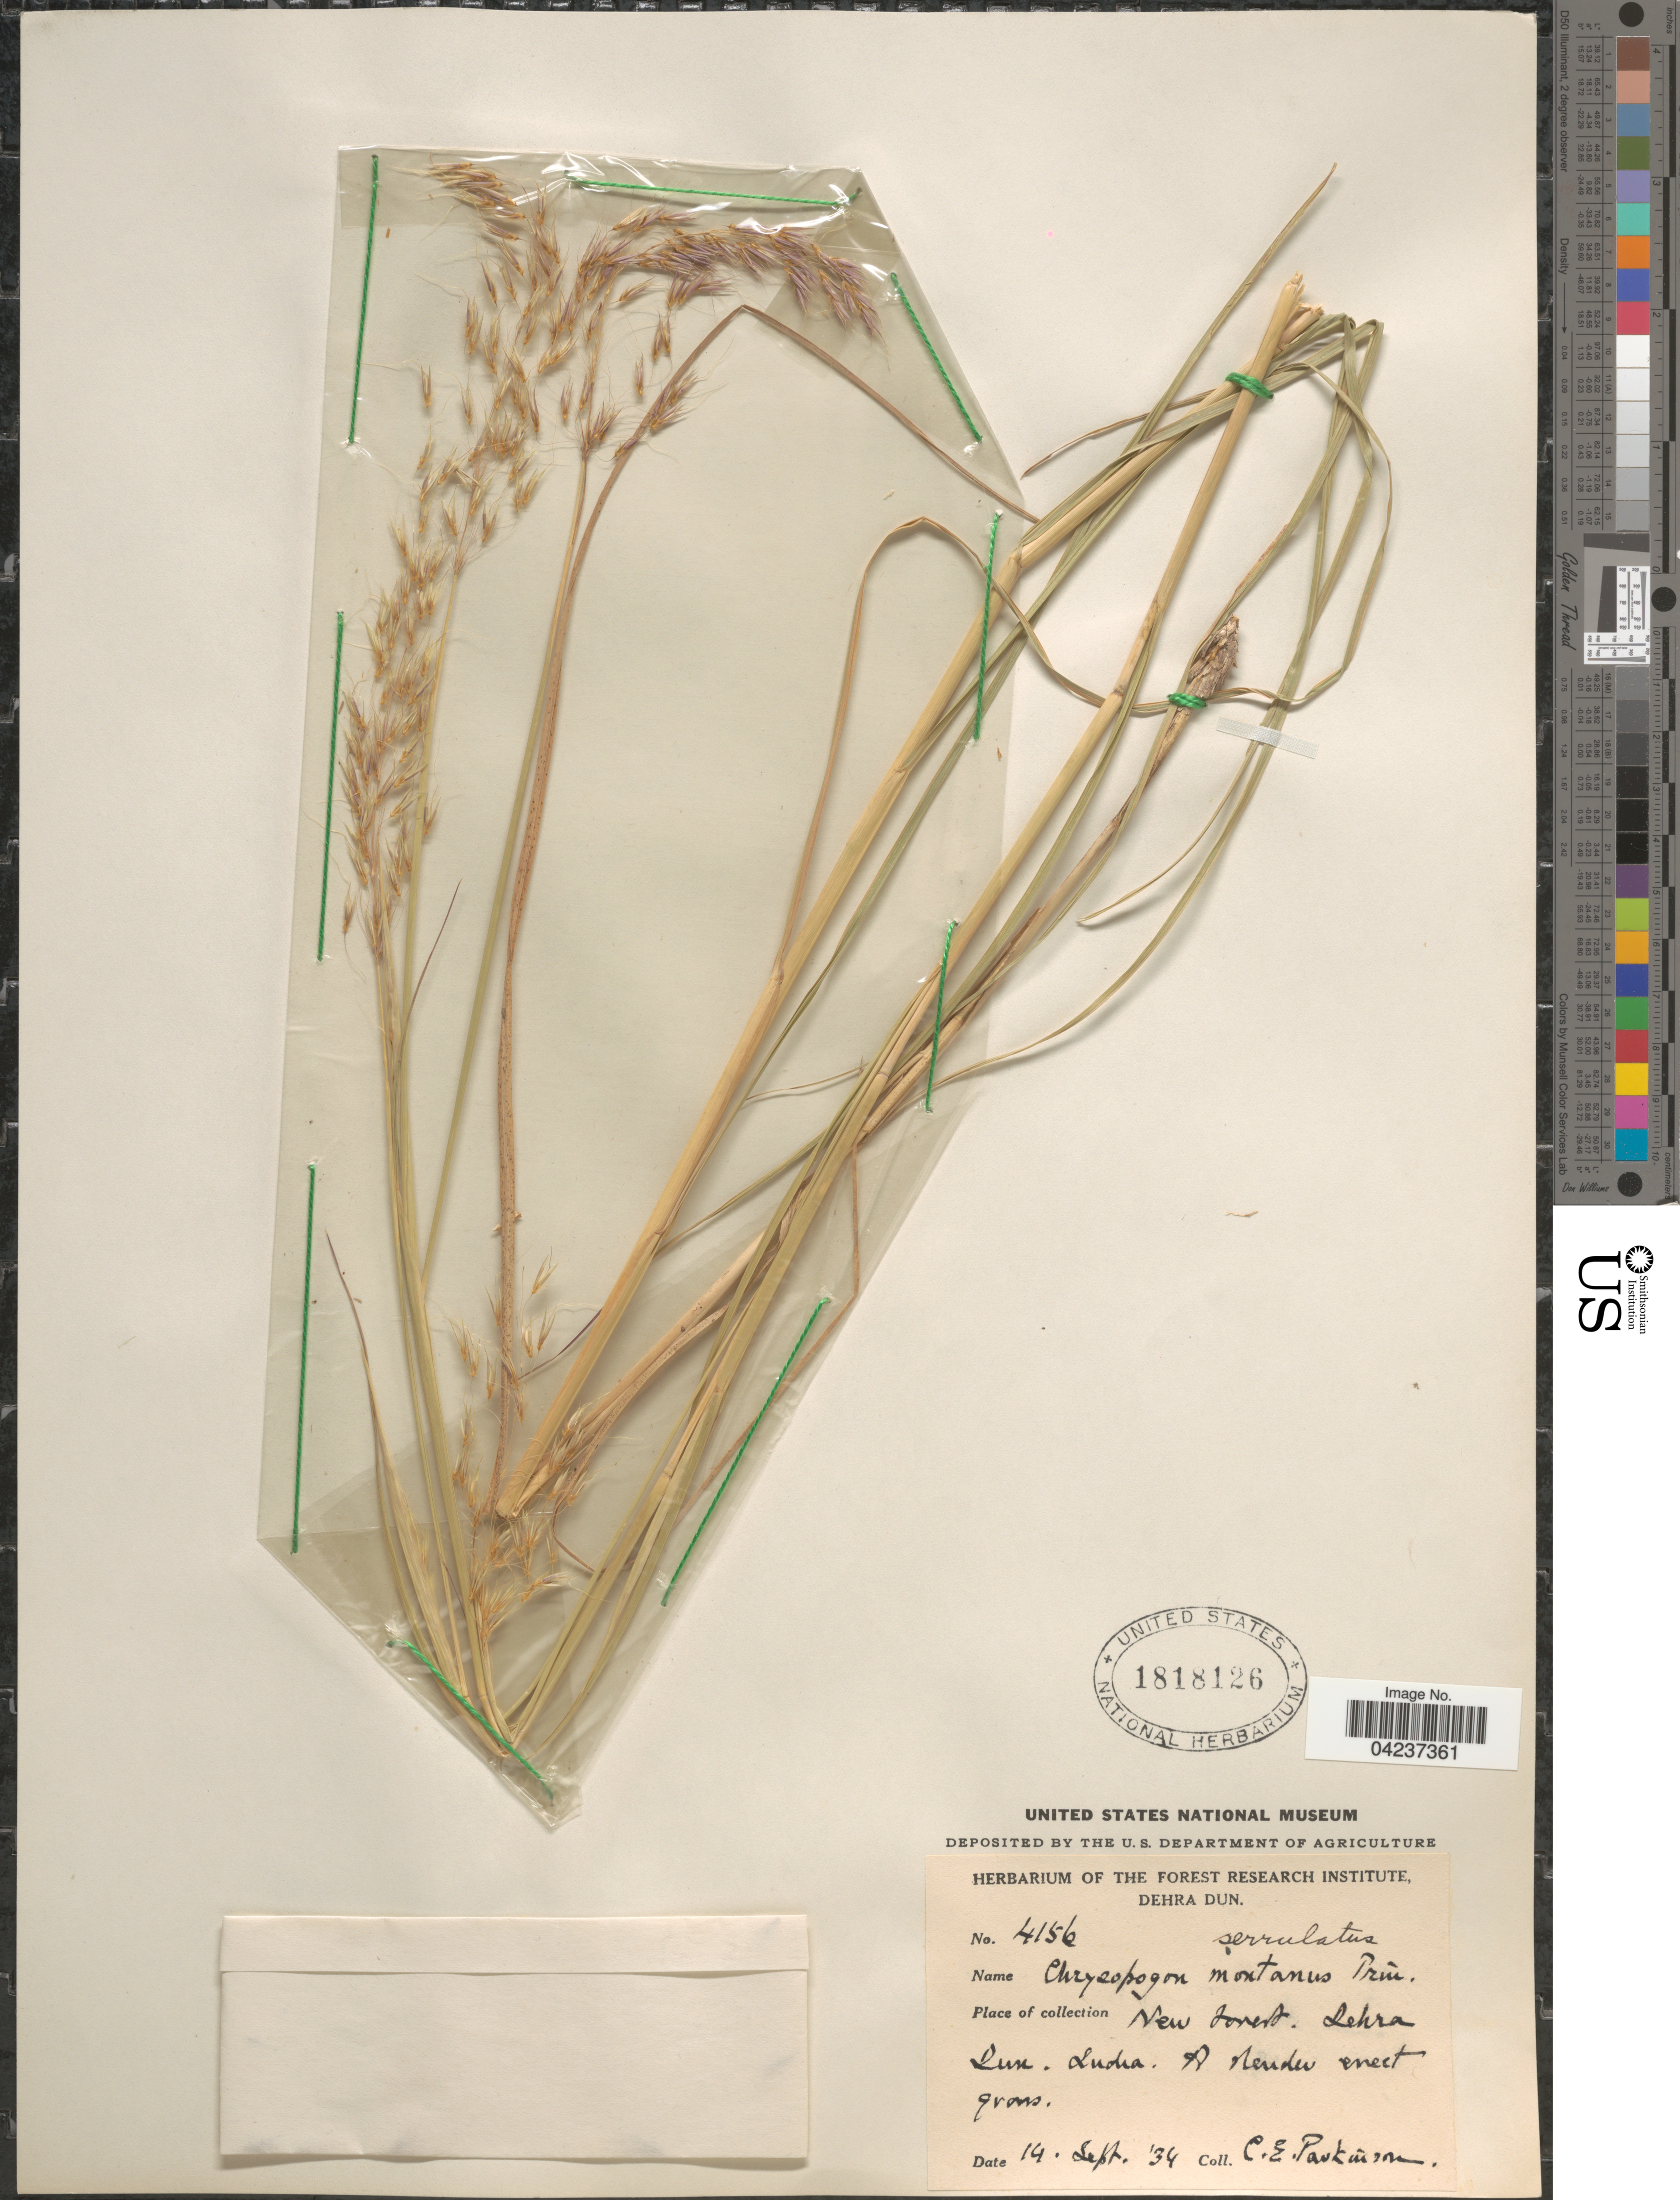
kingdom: Plantae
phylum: Tracheophyta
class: Liliopsida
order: Poales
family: Poaceae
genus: Chrysopogon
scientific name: Chrysopogon nodulibarbis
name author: (Hochst. ex Steud.) Henr.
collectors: C. E. Parkinson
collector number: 4156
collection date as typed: Transcribed d/m/y: 14/9/34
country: India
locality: New Forest. Dehra Dun.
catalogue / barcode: US 1818126